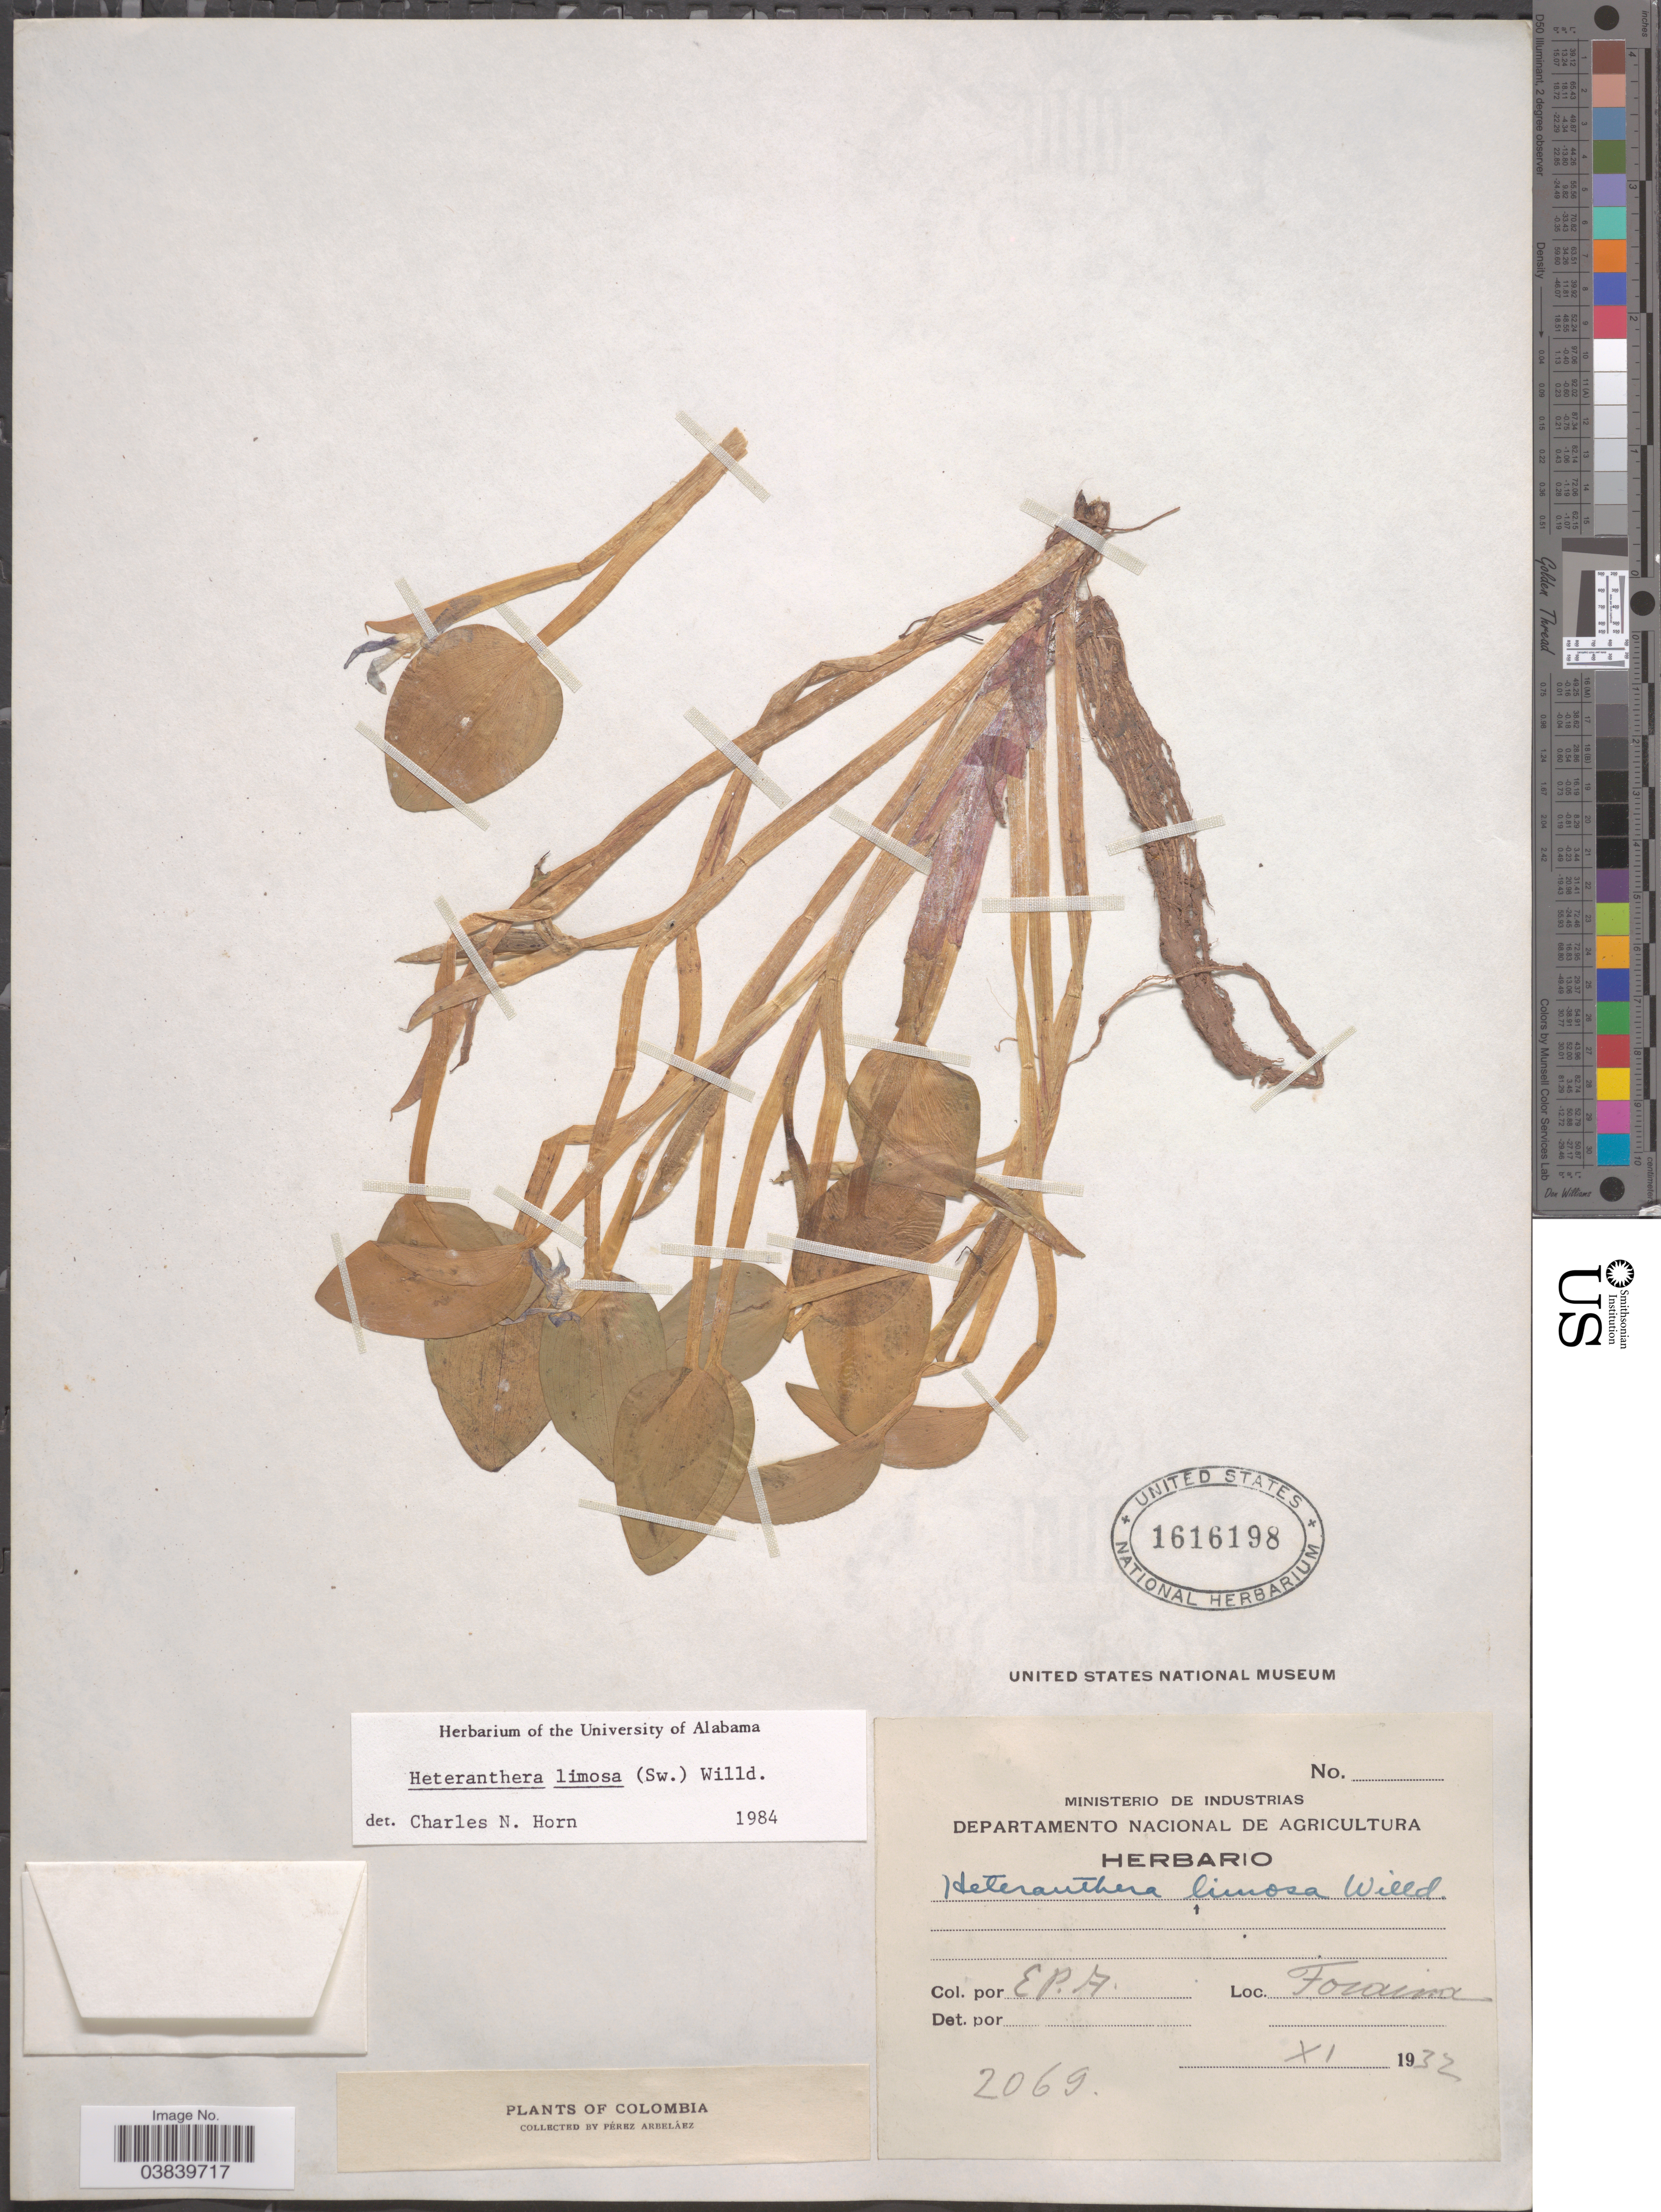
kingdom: Plantae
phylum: Tracheophyta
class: Liliopsida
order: Commelinales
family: Pontederiaceae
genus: Heteranthera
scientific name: Heteranthera limosa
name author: (Sw.) Willd.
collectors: E. Pérez Arbeláez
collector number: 2069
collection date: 1932-11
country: Colombia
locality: Tocaima.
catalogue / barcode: US 1616198